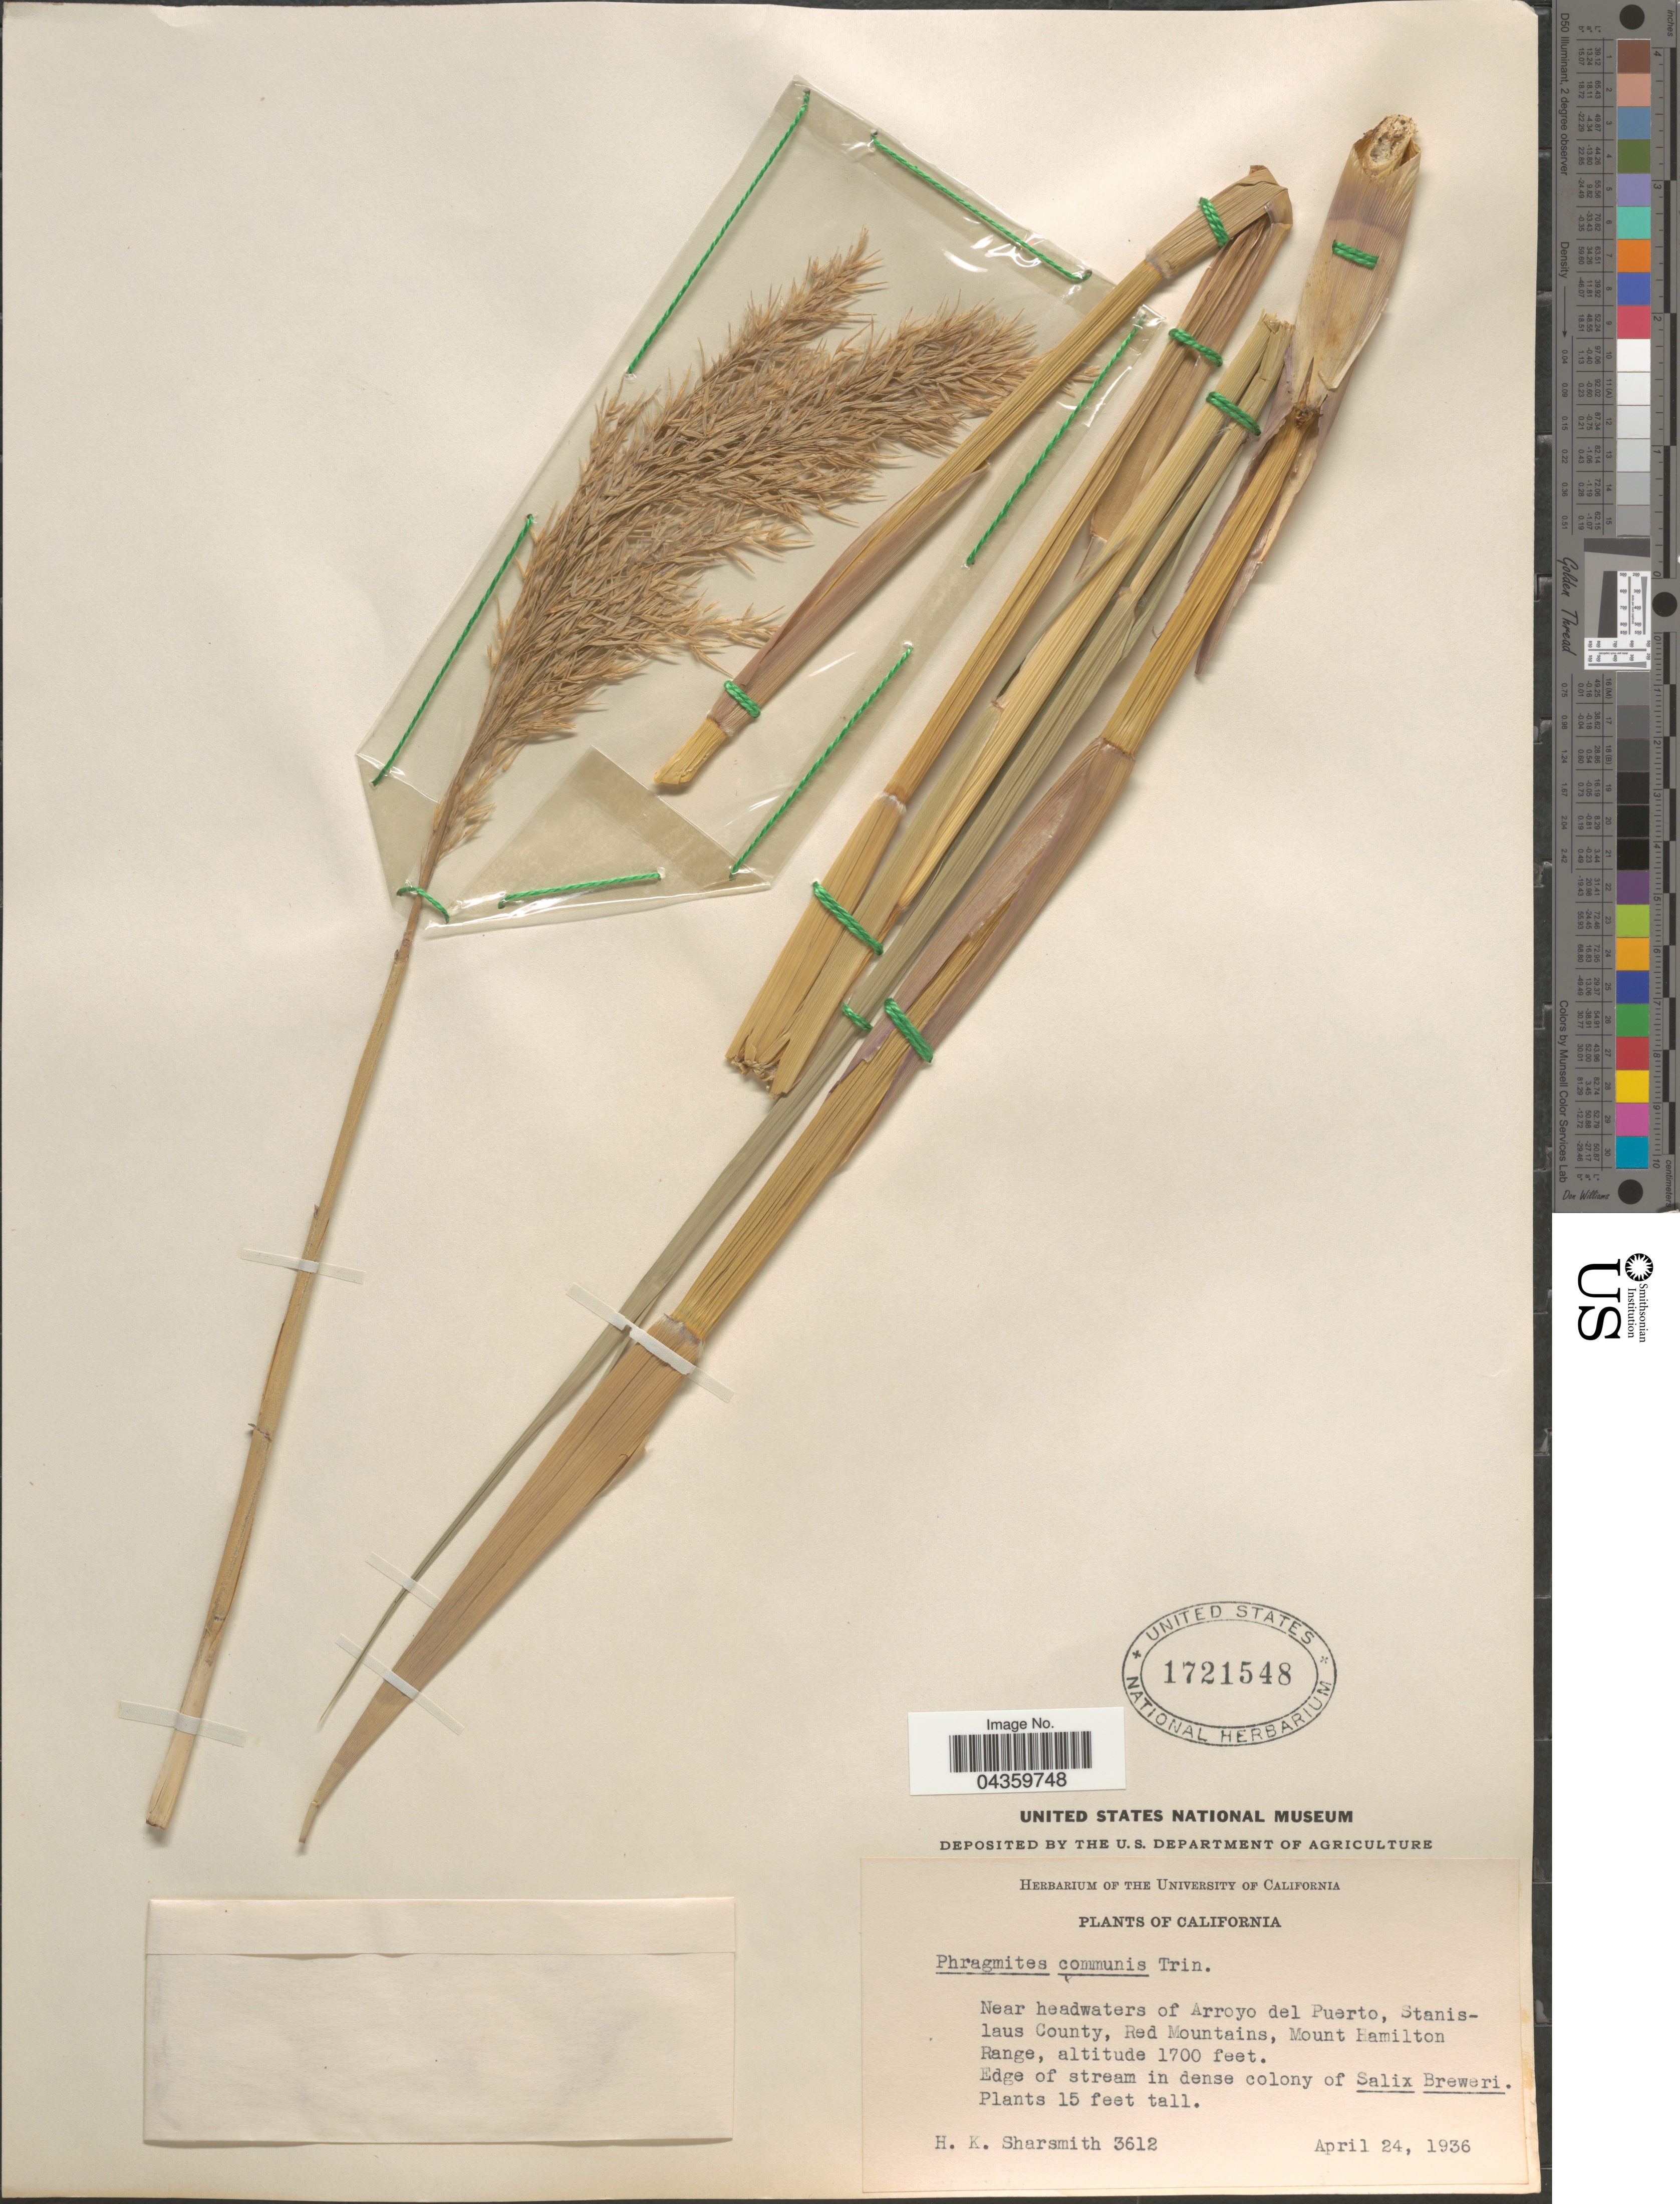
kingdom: Plantae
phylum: Tracheophyta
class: Liliopsida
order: Poales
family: Poaceae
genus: Phragmites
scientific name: Phragmites australis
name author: (Cav.) Trin. ex Steud.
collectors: H. Sharsmith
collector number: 3612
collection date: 1936-04-24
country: United States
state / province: California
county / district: Stanislaus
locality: Near headwaters of Arroyo del Puerto, Stanislaus County, Red Mountains, Mount Hamilton Range. Edge of stream in dense colony of Salix Breweri.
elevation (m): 518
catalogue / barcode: US 1721548